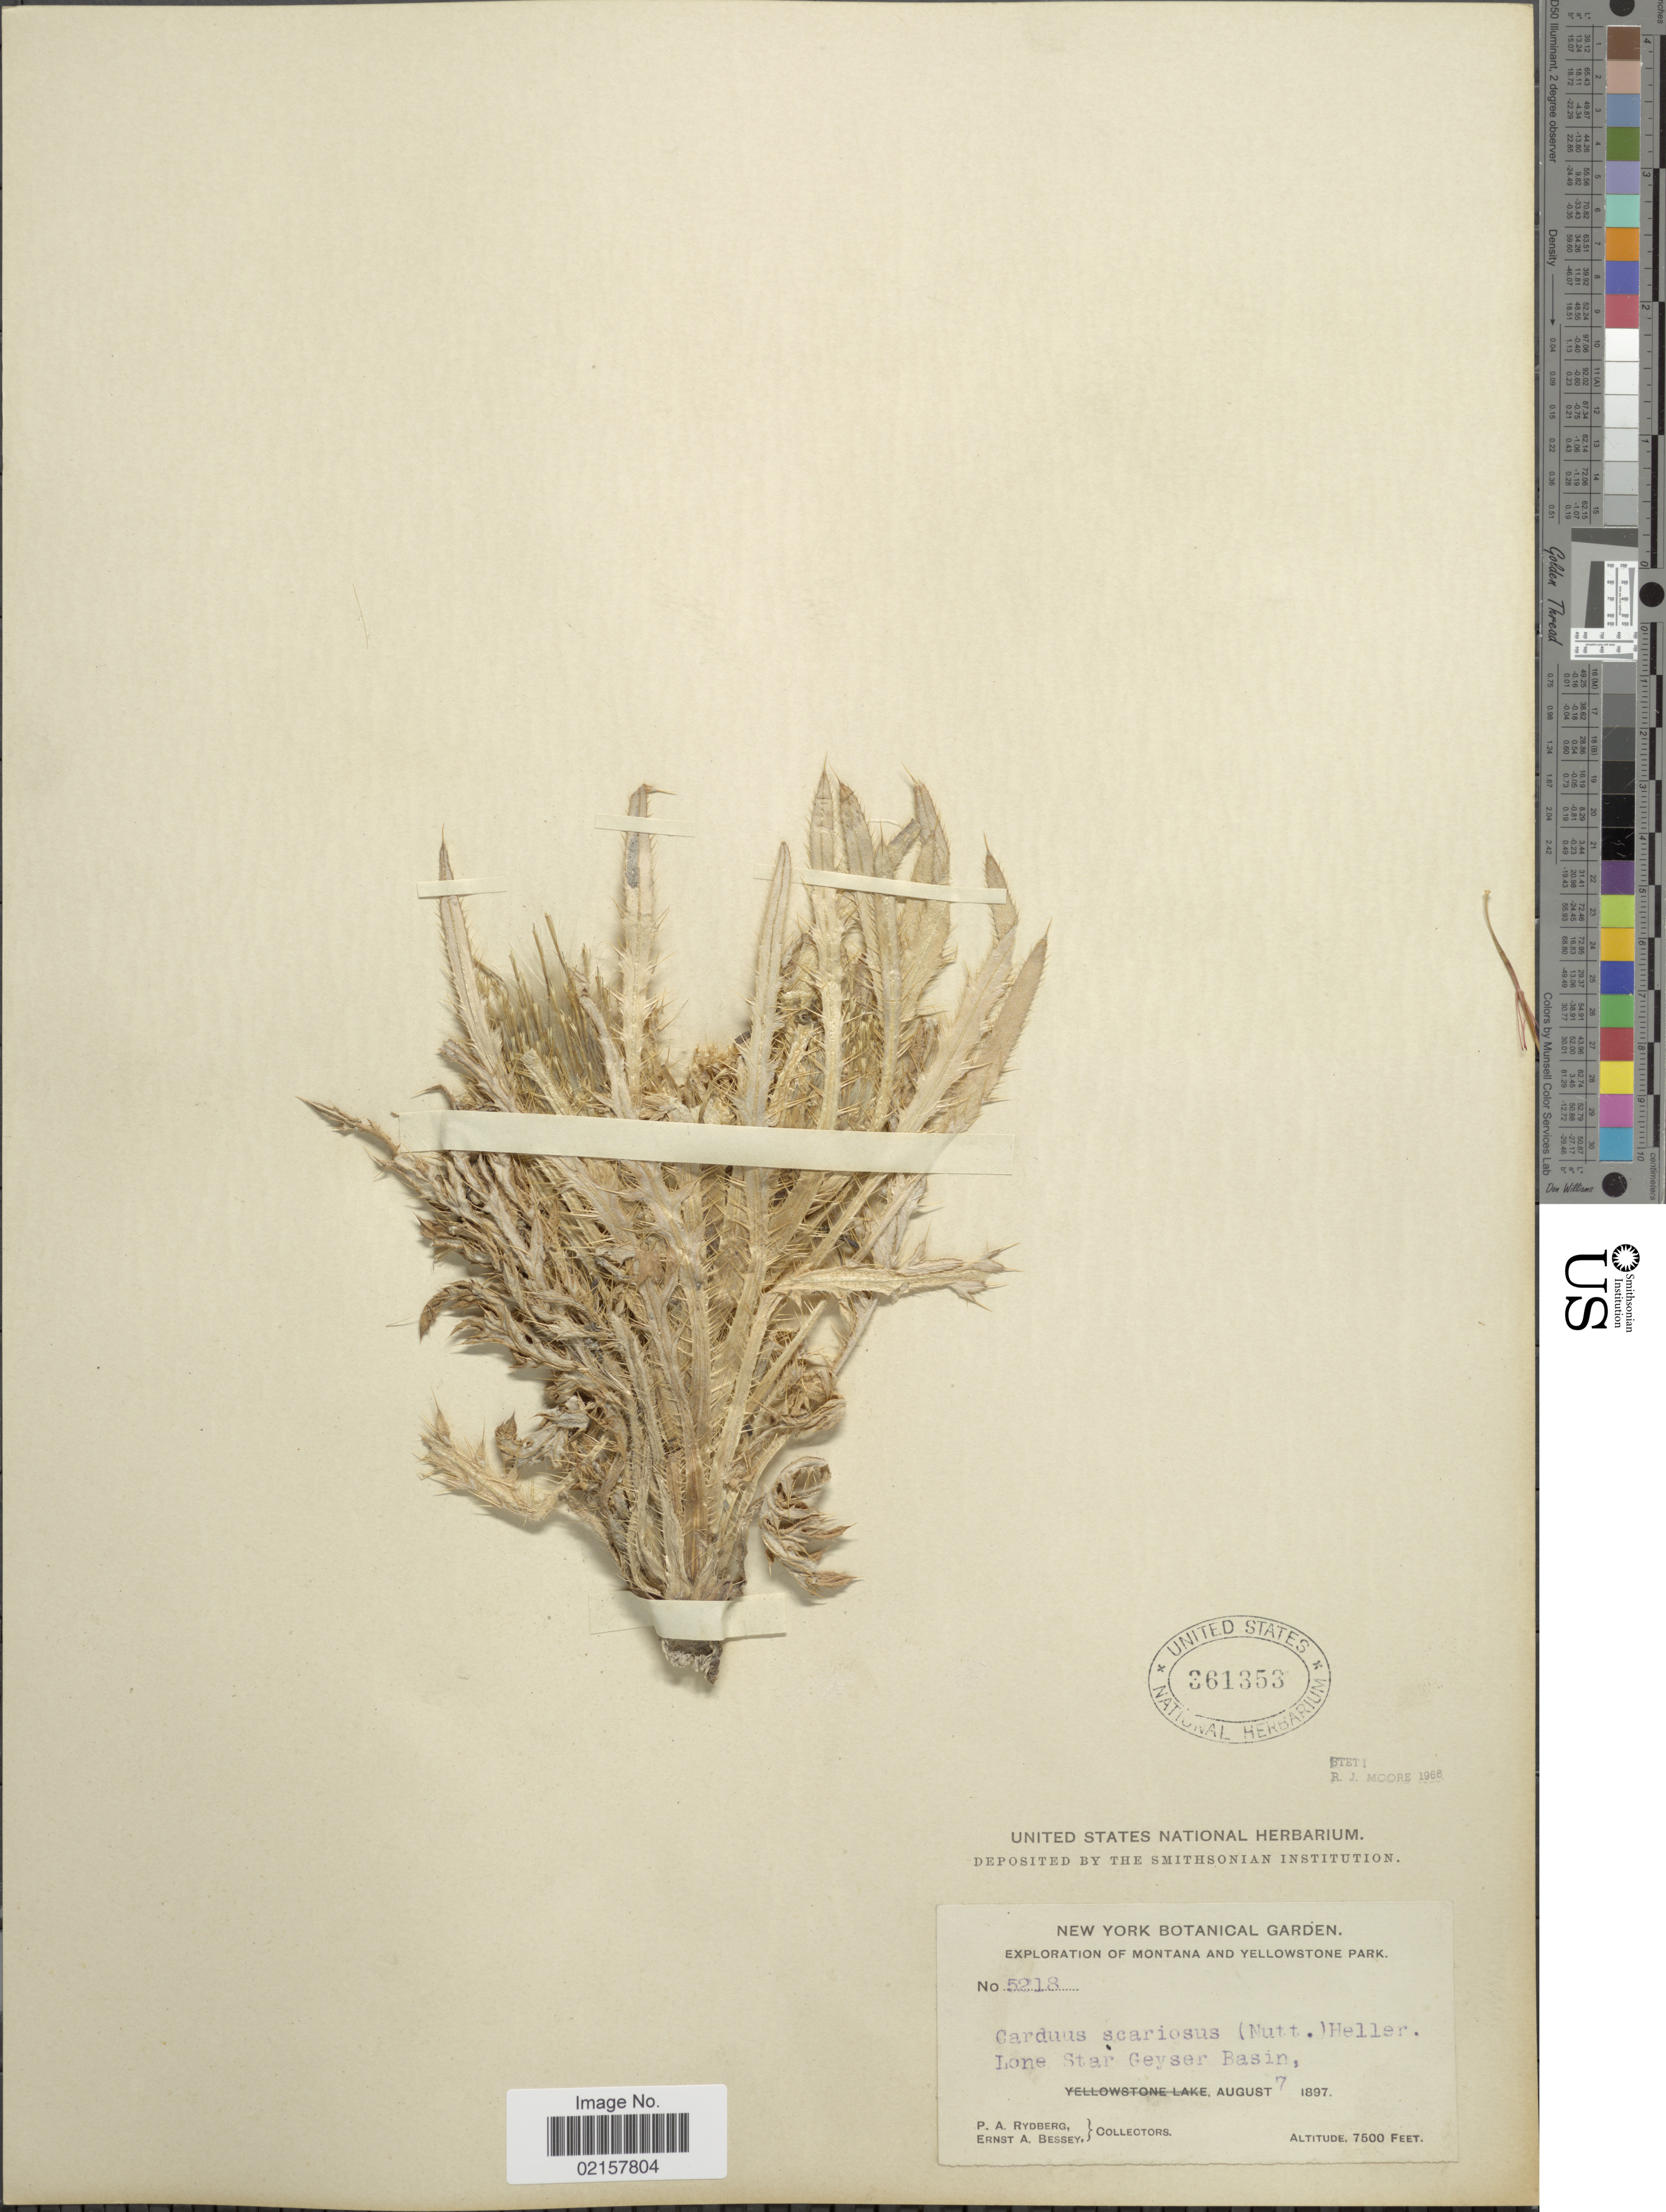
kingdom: Plantae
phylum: Tracheophyta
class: Magnoliopsida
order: Asterales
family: Asteraceae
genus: Cirsium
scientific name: Cirsium eatonii var. eriocephalum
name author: (A. Nelson) D.J. Keil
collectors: P. A. Rydberg & E. A. Bessey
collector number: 5218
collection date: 1897-08-07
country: United States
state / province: Montana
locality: Montana and Yellowstone Park, Lone Star Geyser Basin.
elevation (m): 2286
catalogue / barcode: US 361353